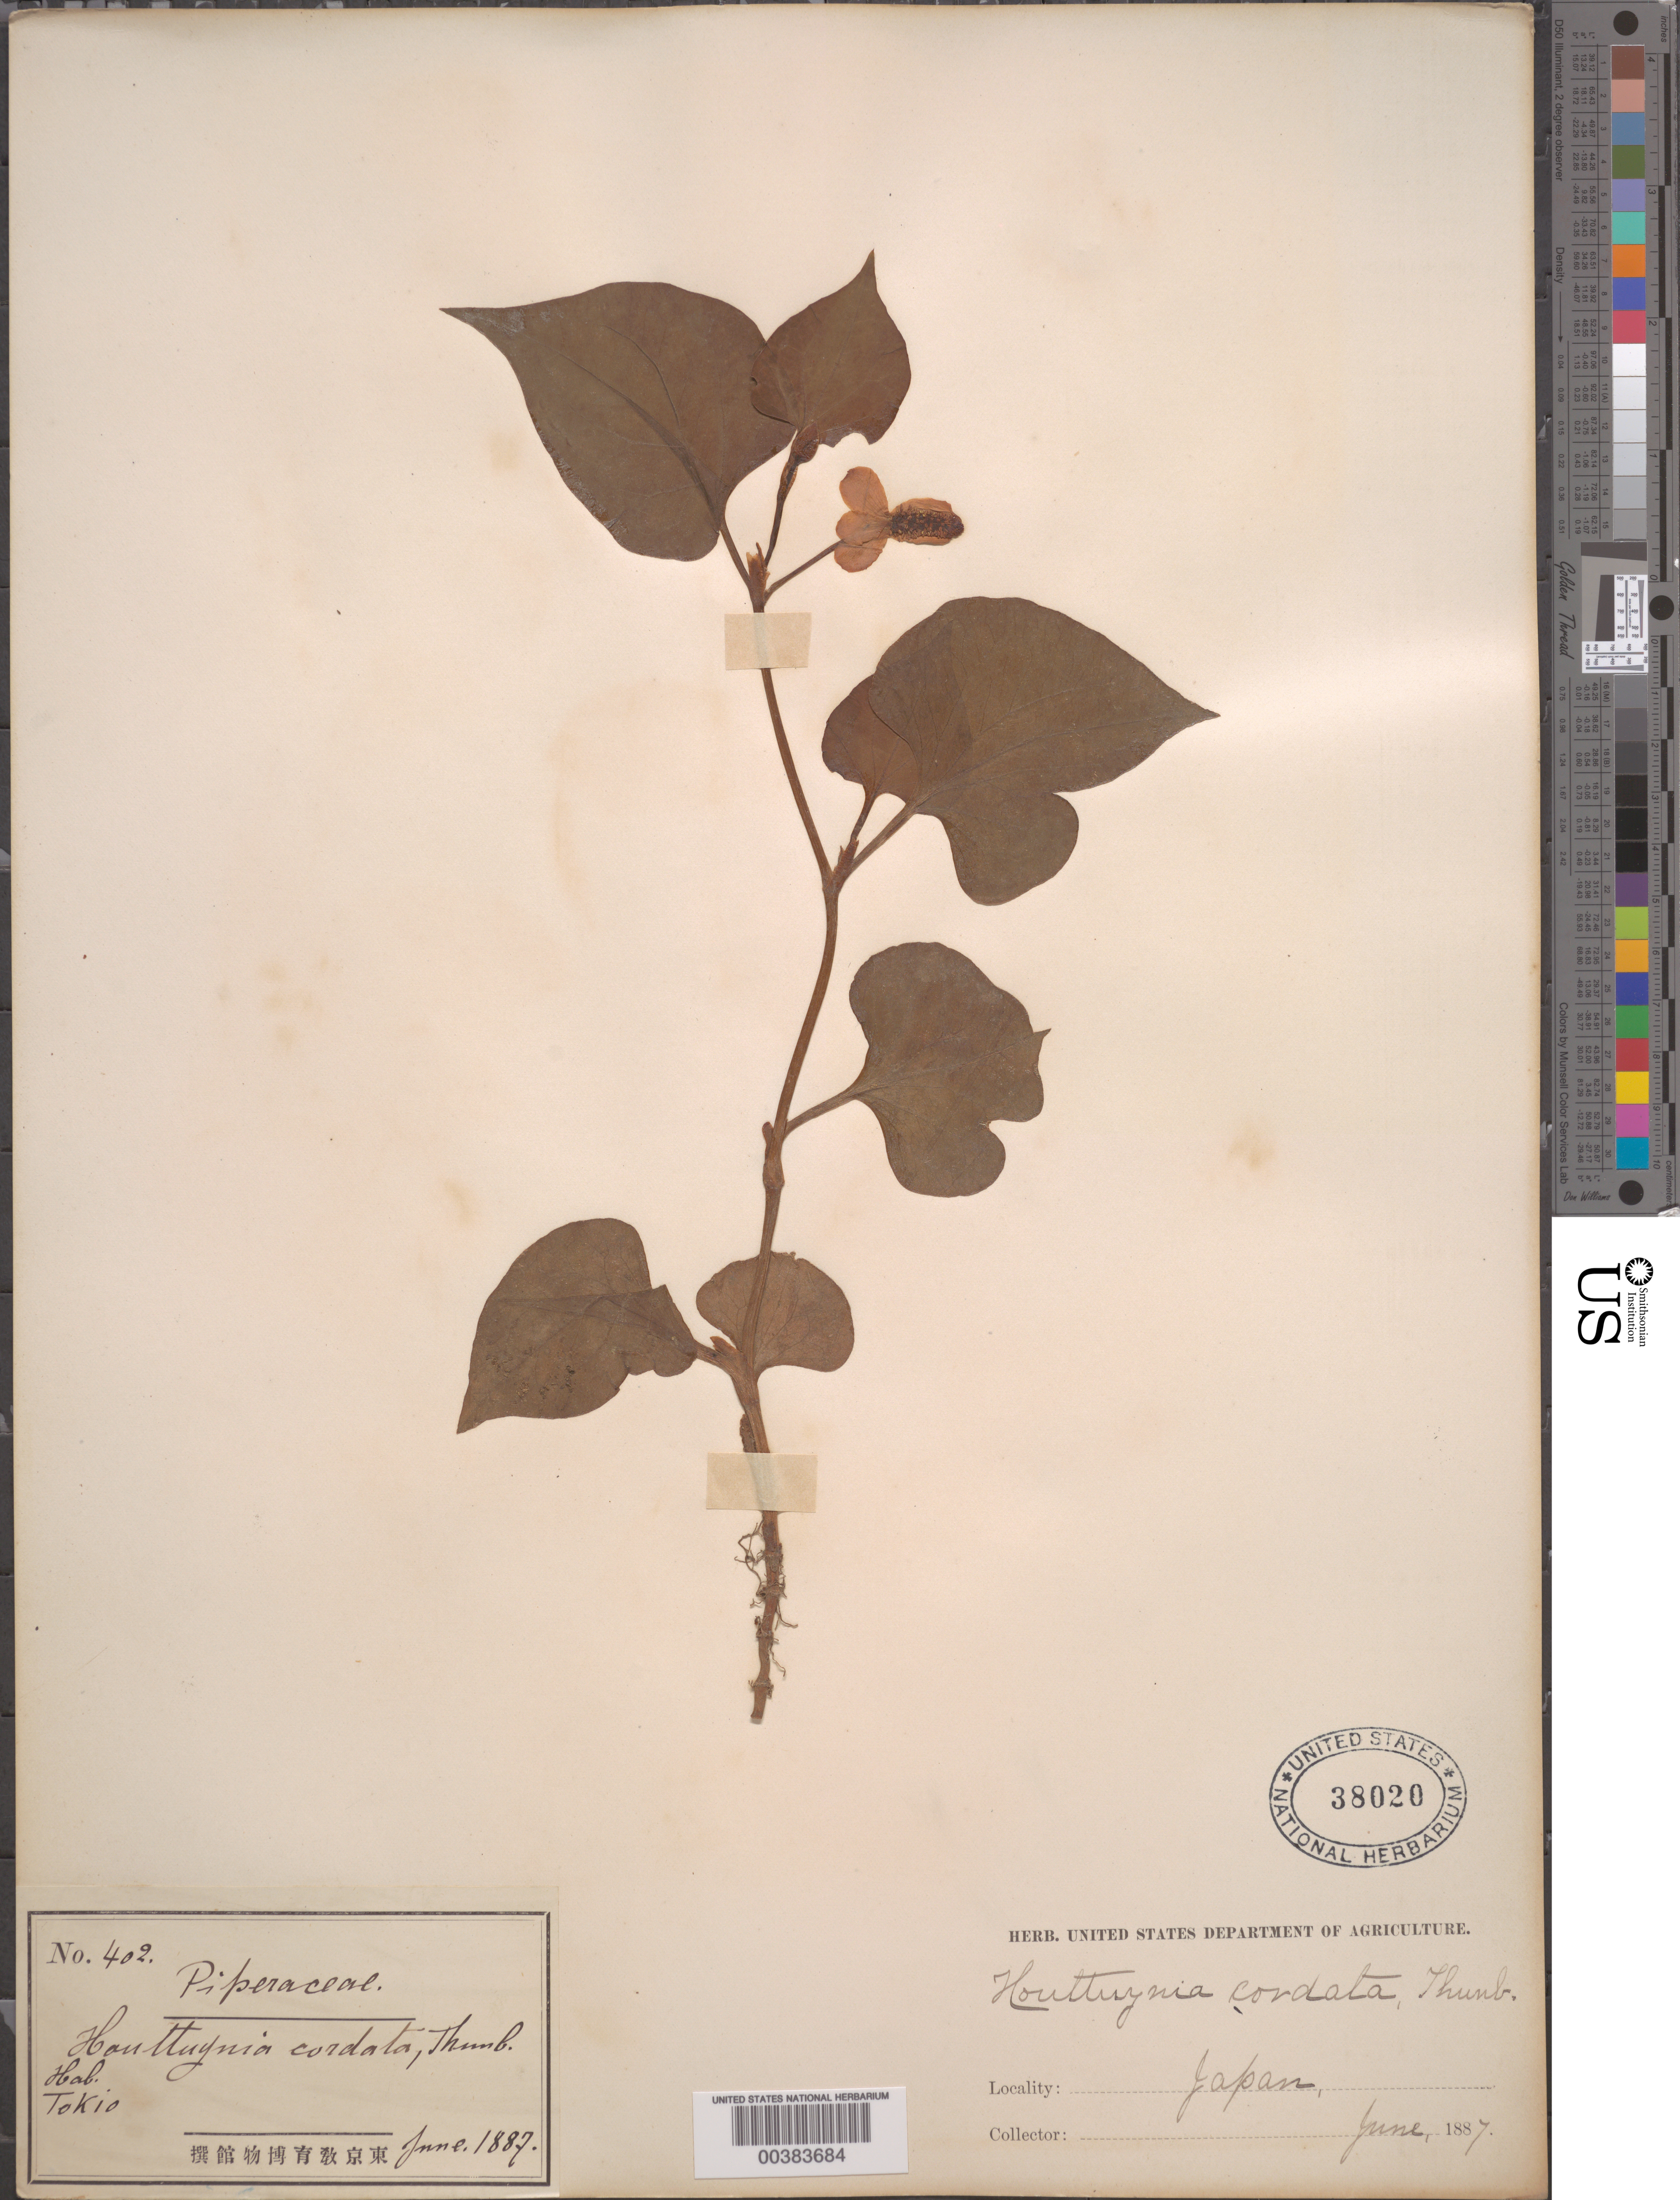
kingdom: Plantae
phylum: Tracheophyta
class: Magnoliopsida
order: Piperales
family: Saururaceae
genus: Houttuynia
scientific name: Houttuynia cordata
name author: Thunb.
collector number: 402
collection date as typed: Jun 1887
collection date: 1887-06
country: Japan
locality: Tokyo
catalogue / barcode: US 38020